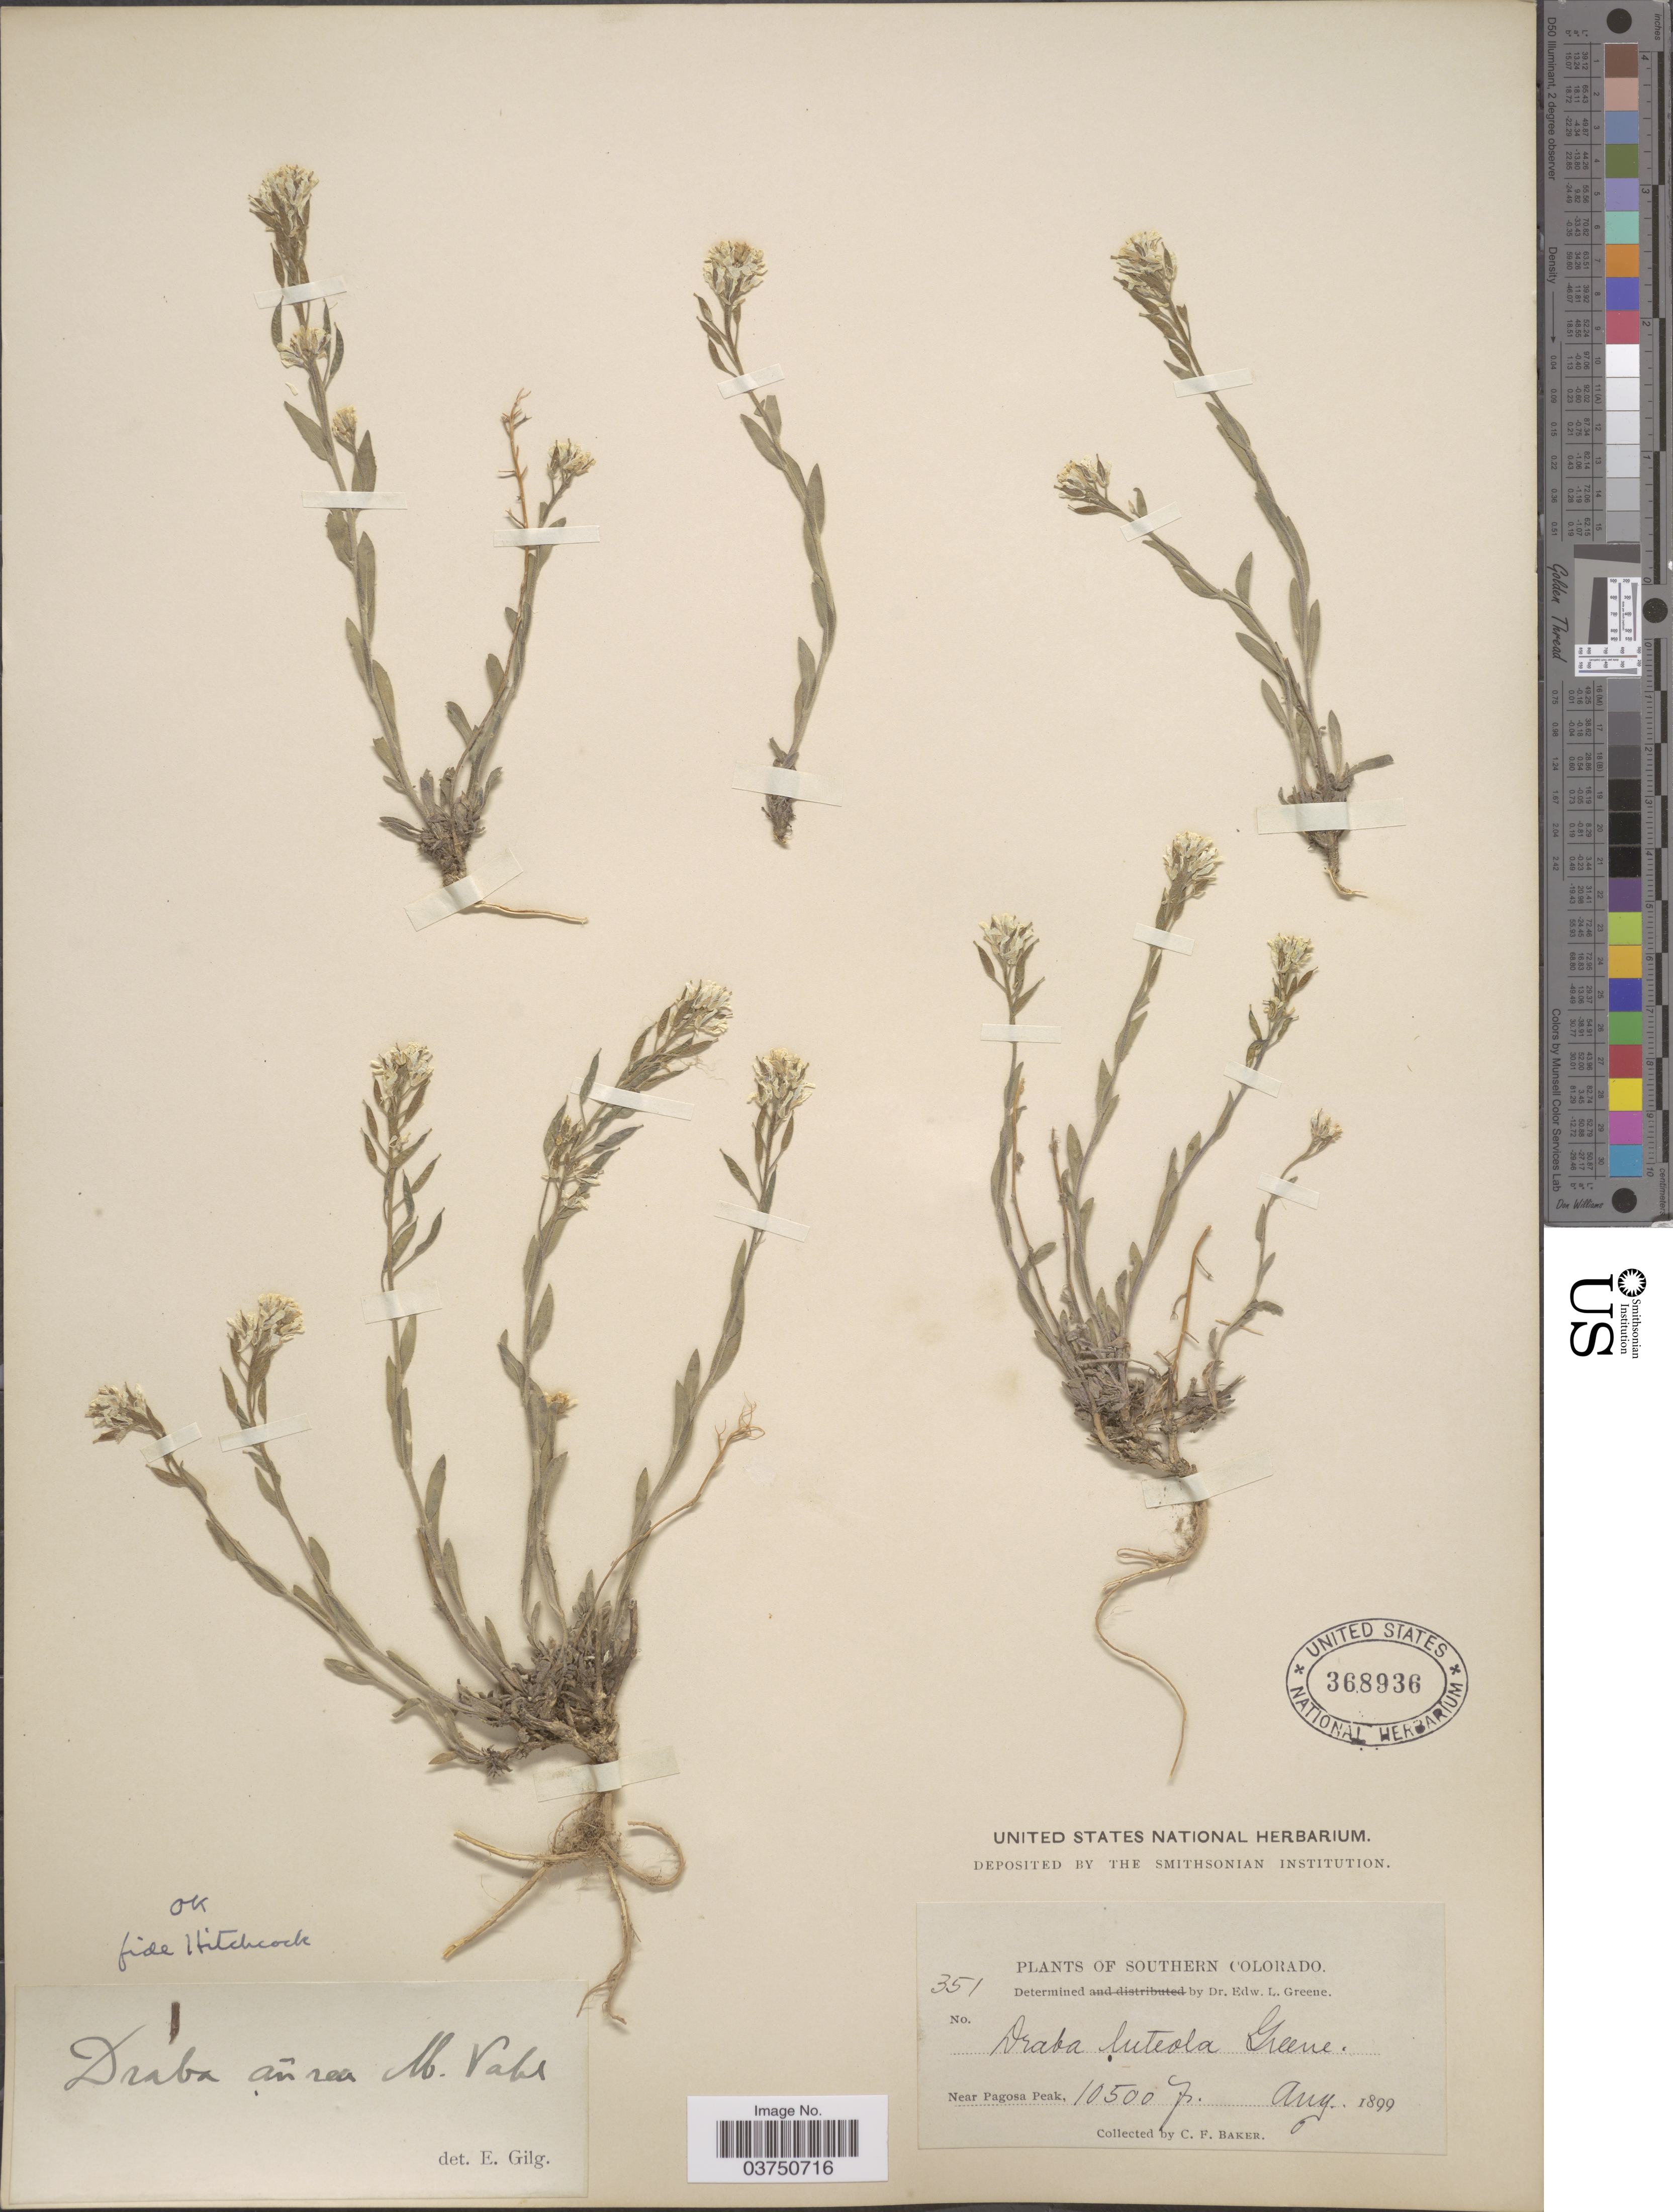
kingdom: Plantae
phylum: Tracheophyta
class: Magnoliopsida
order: Brassicales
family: Brassicaceae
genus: Draba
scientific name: Draba aurea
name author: Vahl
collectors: C. F. Baker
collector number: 351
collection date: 1899-08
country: United States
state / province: Colorado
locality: Southern Colorado. Near Pagosa Peak.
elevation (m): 3200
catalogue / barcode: US 368936